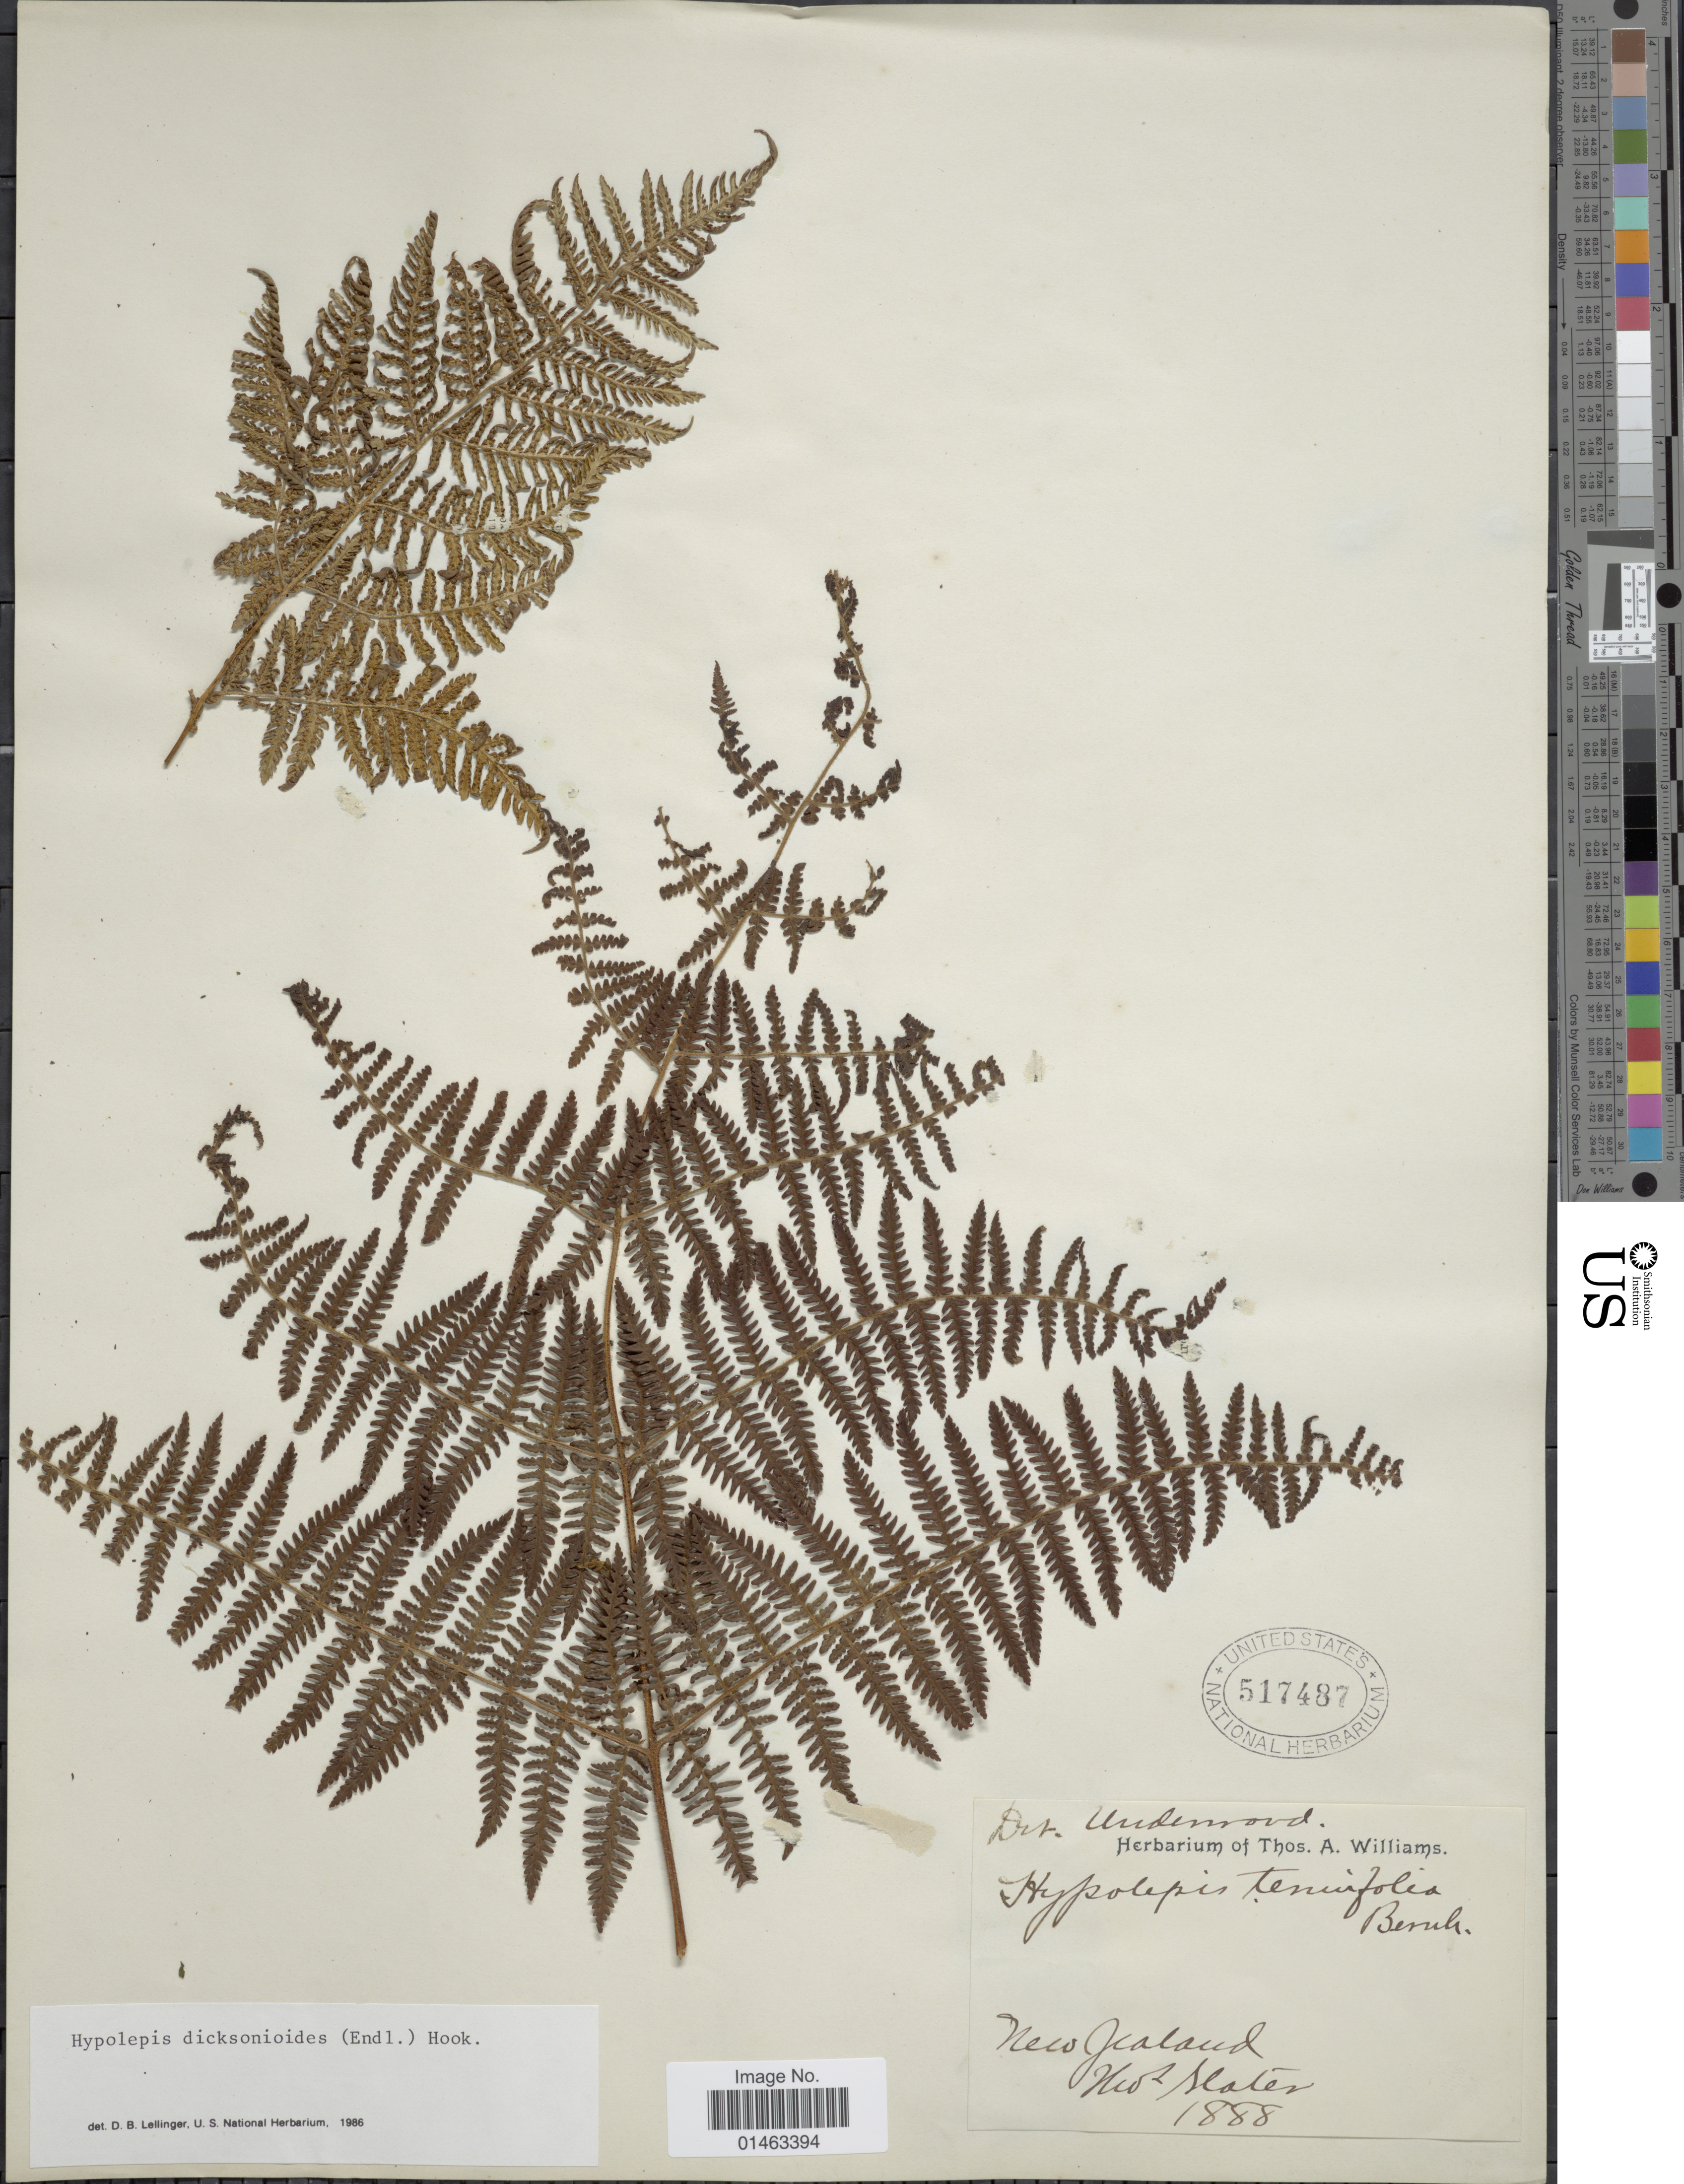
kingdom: Plantae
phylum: Tracheophyta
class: Polypodiopsida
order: Polypodiales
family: Dennstaedtiaceae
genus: Hypolepis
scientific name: Hypolepis dicksonioides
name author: (Endl.) Hook.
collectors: ex herb. Thos. A. Williams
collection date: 1888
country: New Zealand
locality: Der Underwood.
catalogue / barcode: US 517487